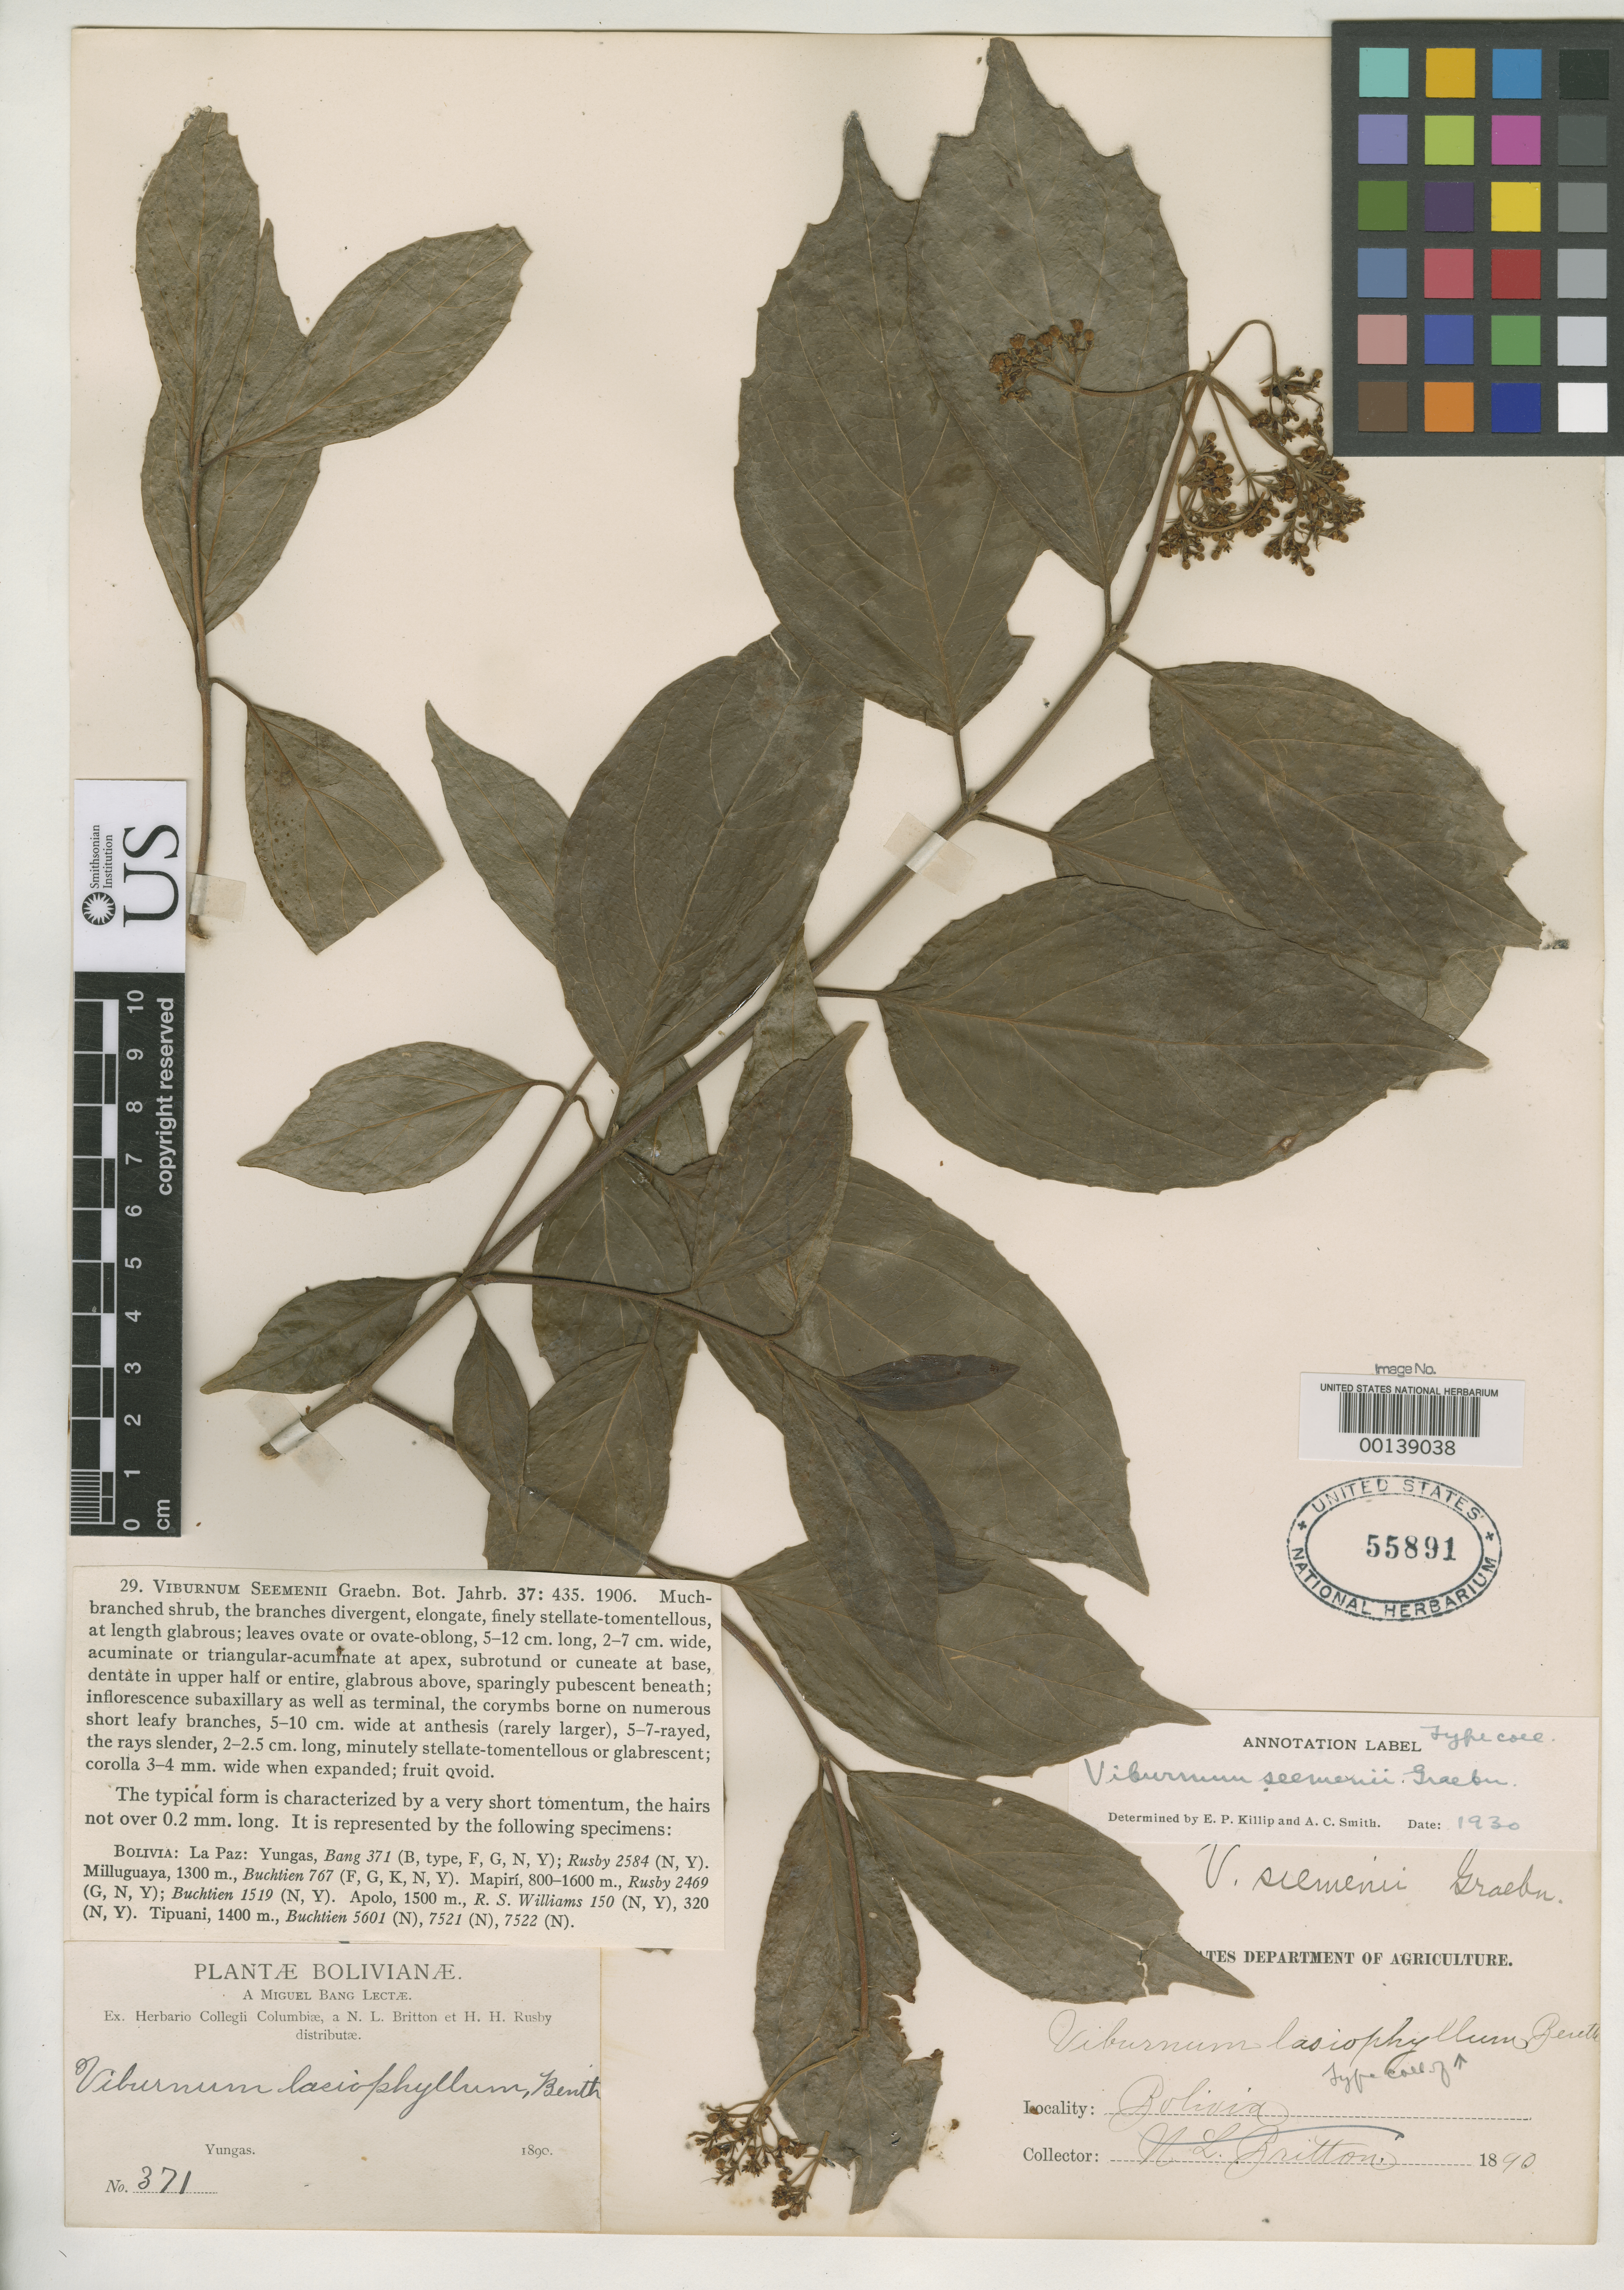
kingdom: Plantae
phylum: Tracheophyta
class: Magnoliopsida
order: Dipsacales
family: Viburnaceae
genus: Viburnum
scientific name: Viburnum seemenii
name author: Graebn. in Urb.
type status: Isotype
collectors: M. Bang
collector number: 371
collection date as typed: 1890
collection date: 1890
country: Bolivia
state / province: La Paz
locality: Yungas.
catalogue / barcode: US 55891